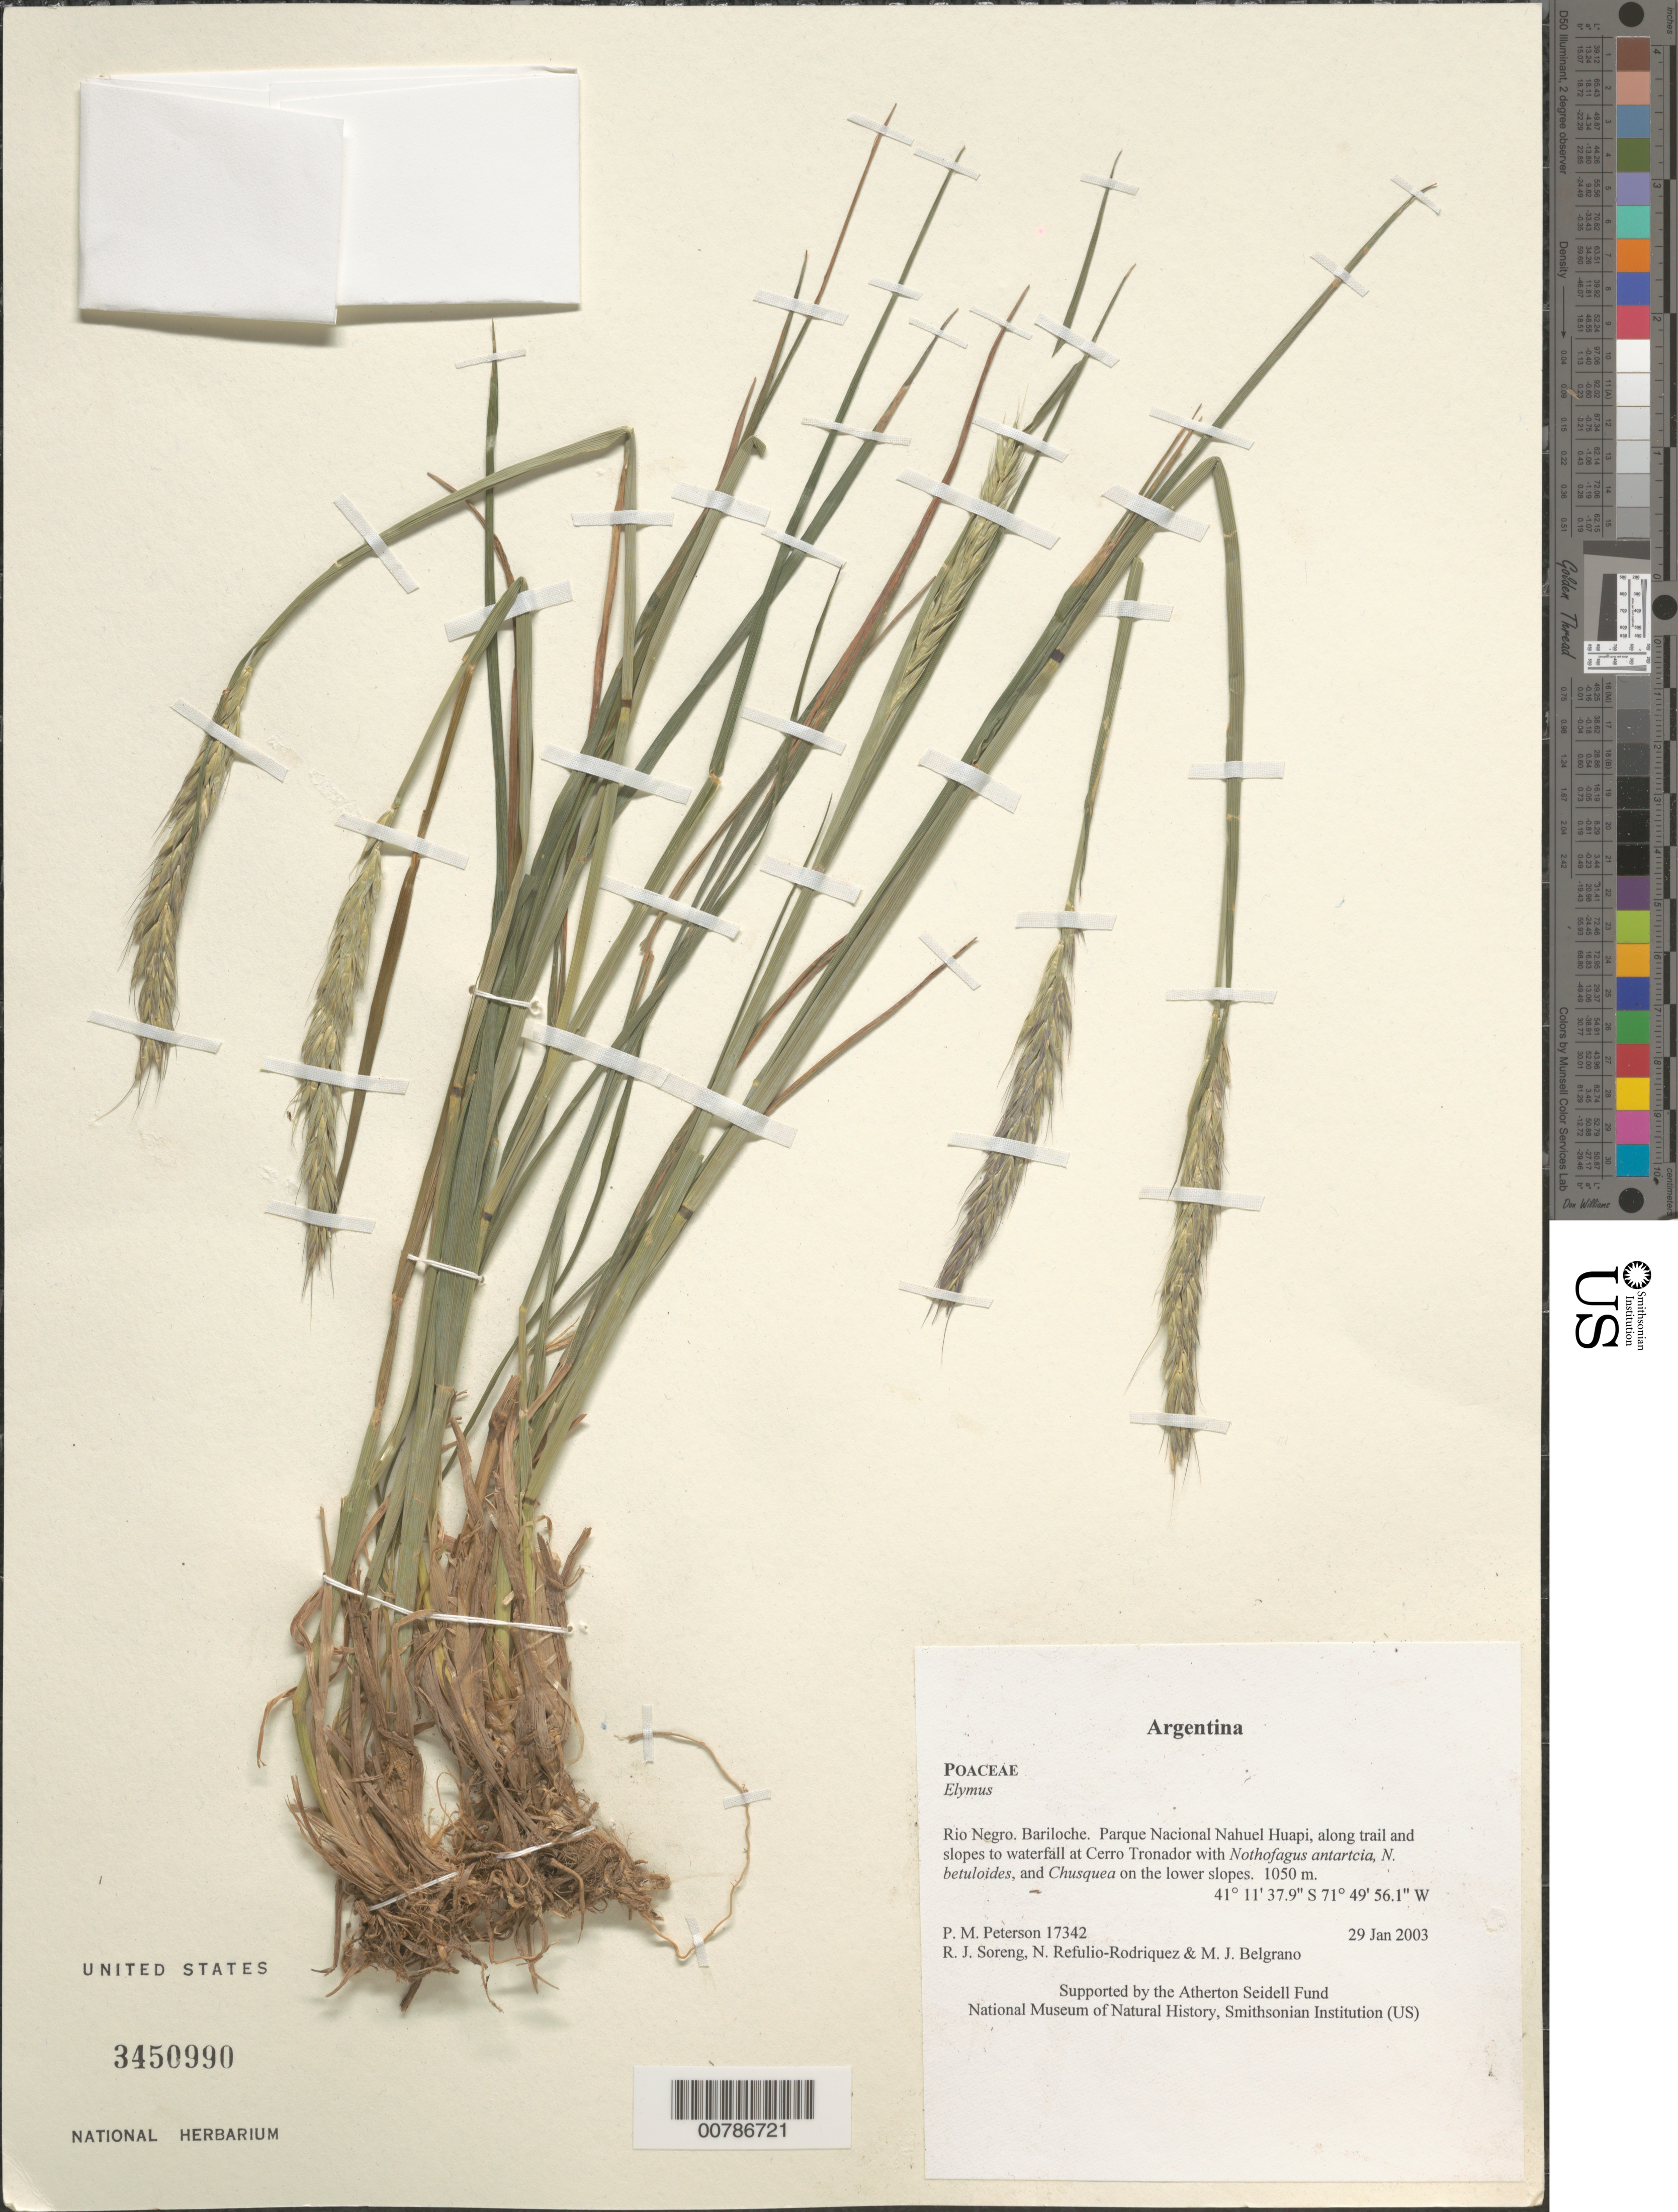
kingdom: Plantae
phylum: Tracheophyta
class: Liliopsida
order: Poales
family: Poaceae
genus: Elymus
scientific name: Elymus sp.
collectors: P. M. Peterson, R. J. Soreng, N. Refulio-Rodríguez & M. Belgrano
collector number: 17342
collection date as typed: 29 Jan 2003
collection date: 2003-01-29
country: Argentina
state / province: Rio Negro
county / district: Bariloche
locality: Parque Nacional Nahuel Huapi, along trail and slopes to waterfall at Cerro Tronador with Nothofagus antartcia, N. betuloides, and Chusquea on the lower slopes.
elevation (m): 1050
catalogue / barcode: US 3450990